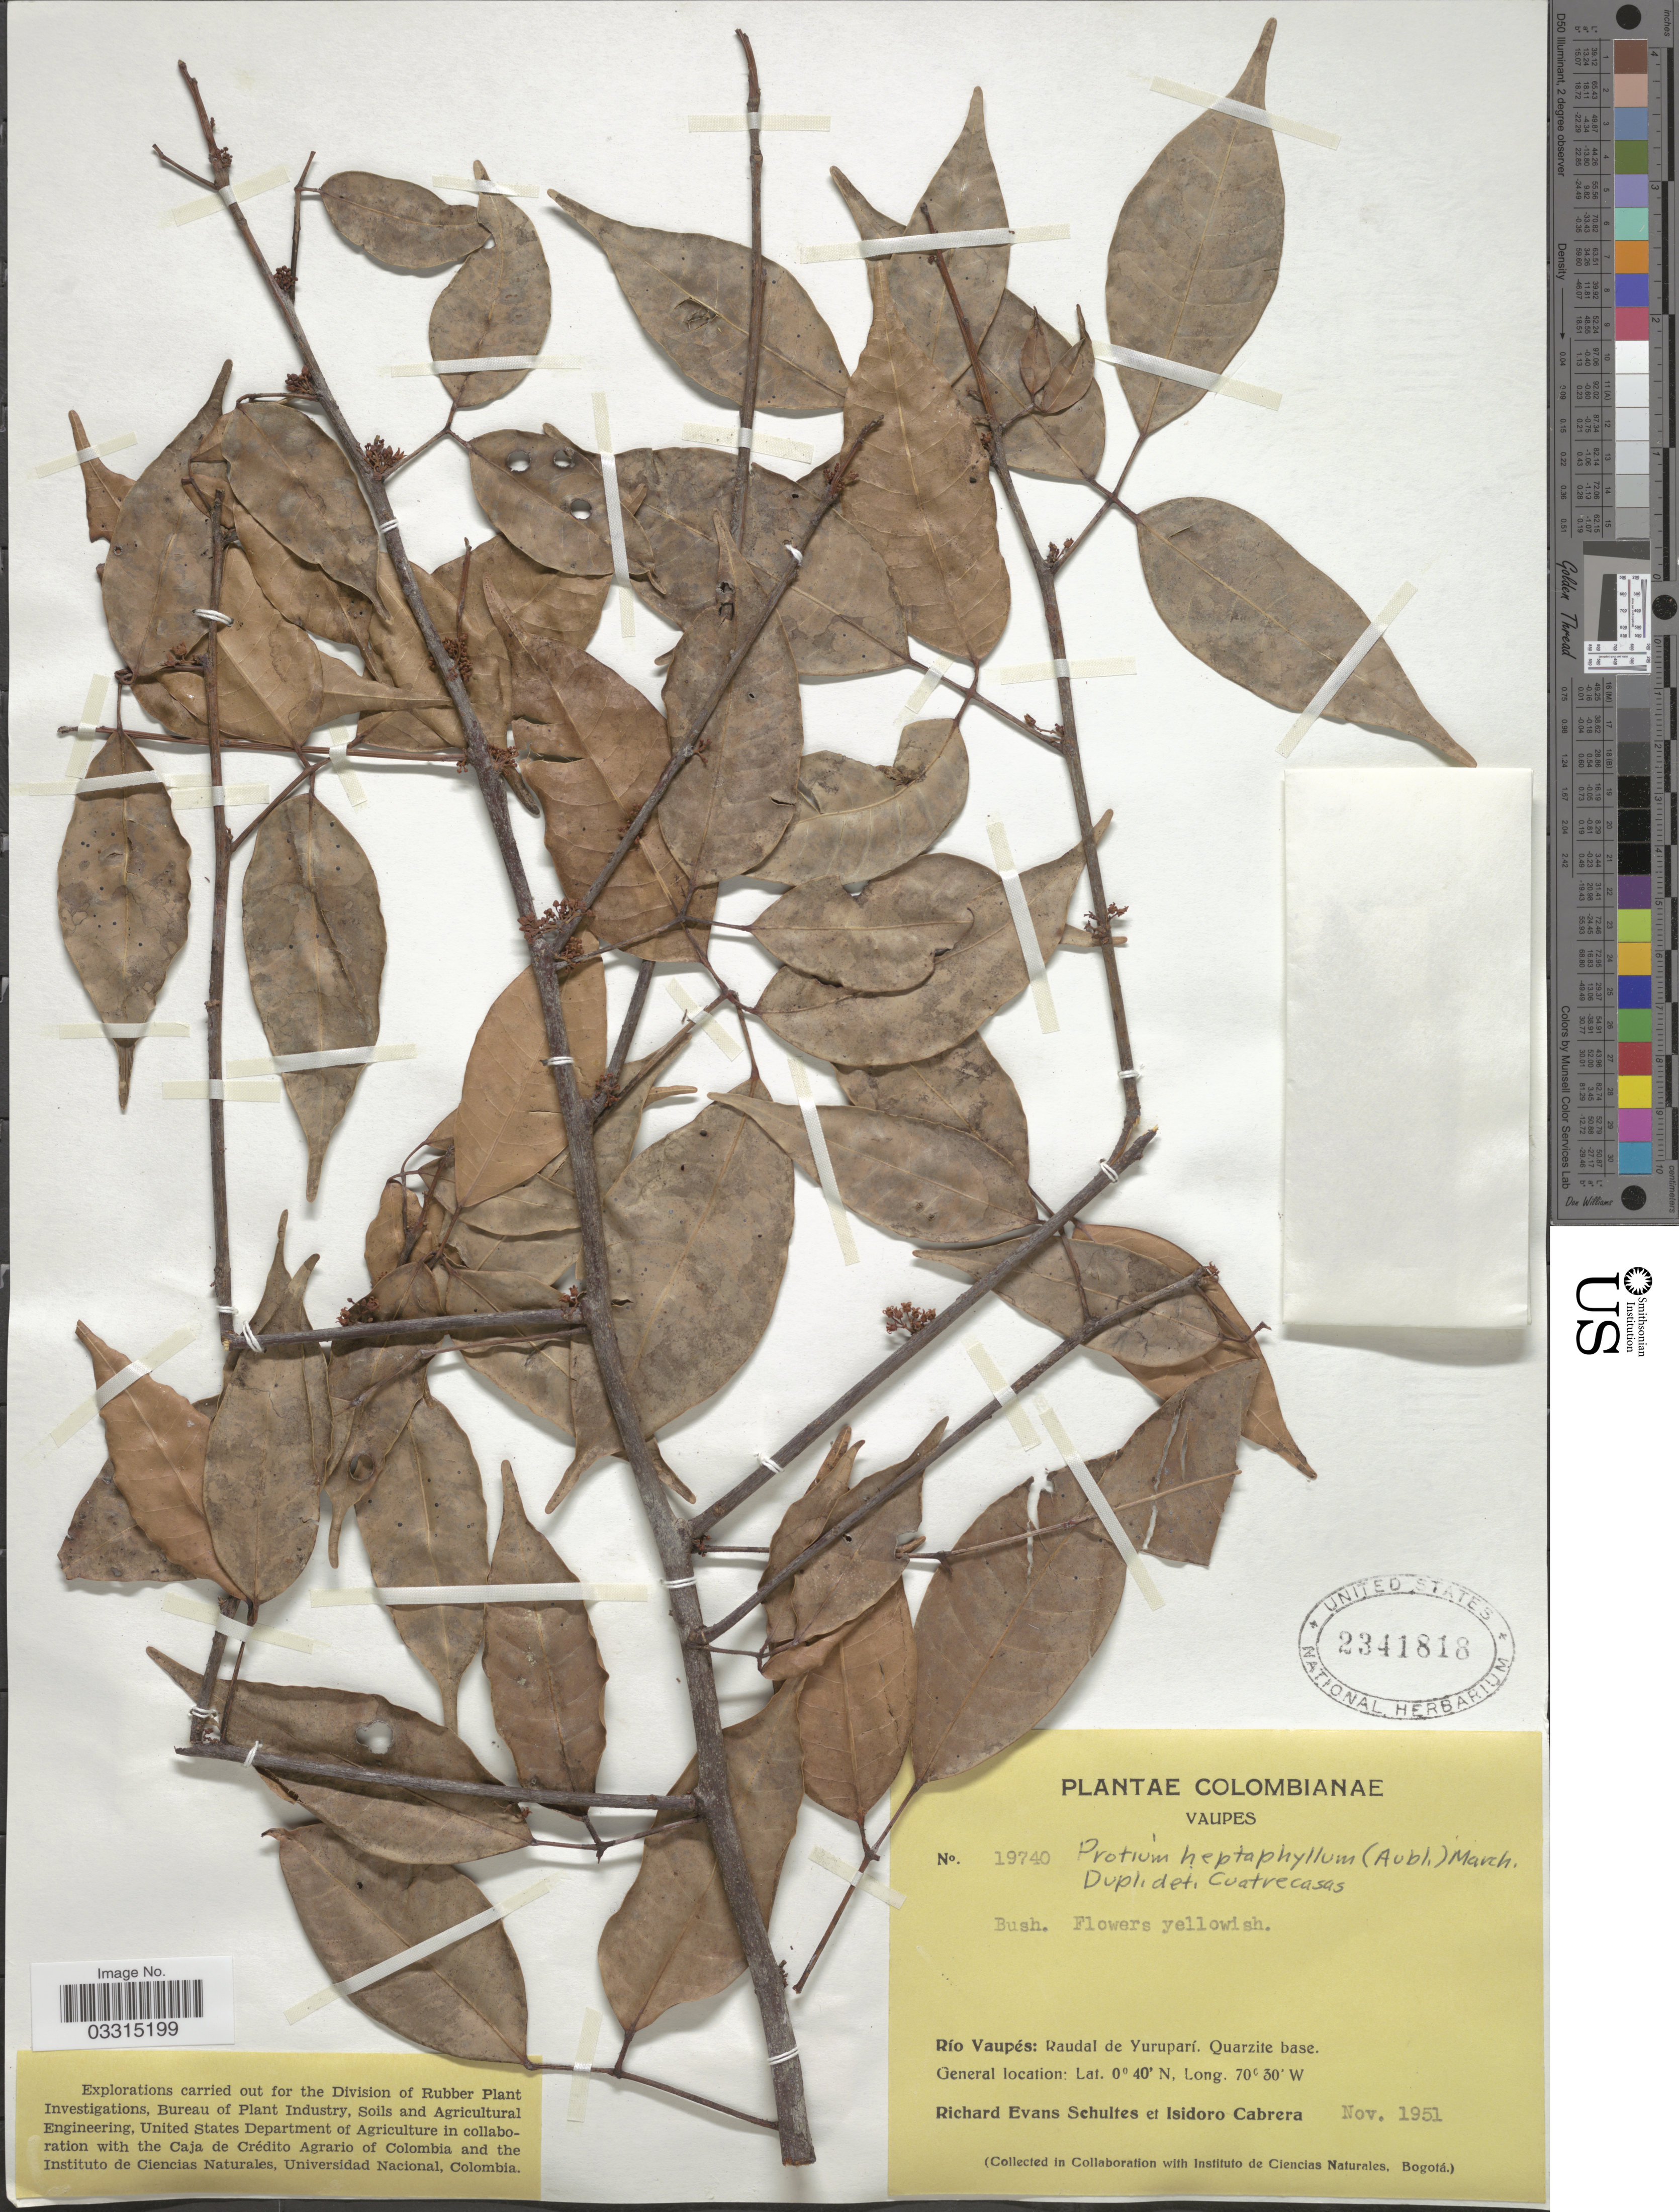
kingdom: Plantae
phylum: Tracheophyta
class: Magnoliopsida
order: Sapindales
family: Burseraceae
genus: Protium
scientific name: Protium heptaphyllum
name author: (Aubl.) Marchand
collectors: R. E. Schultes & I. Cabrera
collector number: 19740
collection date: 1951-11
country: Colombia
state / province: Vaupés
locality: Río Vaupés: Raudal de Yuruparí.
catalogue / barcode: US 2341818